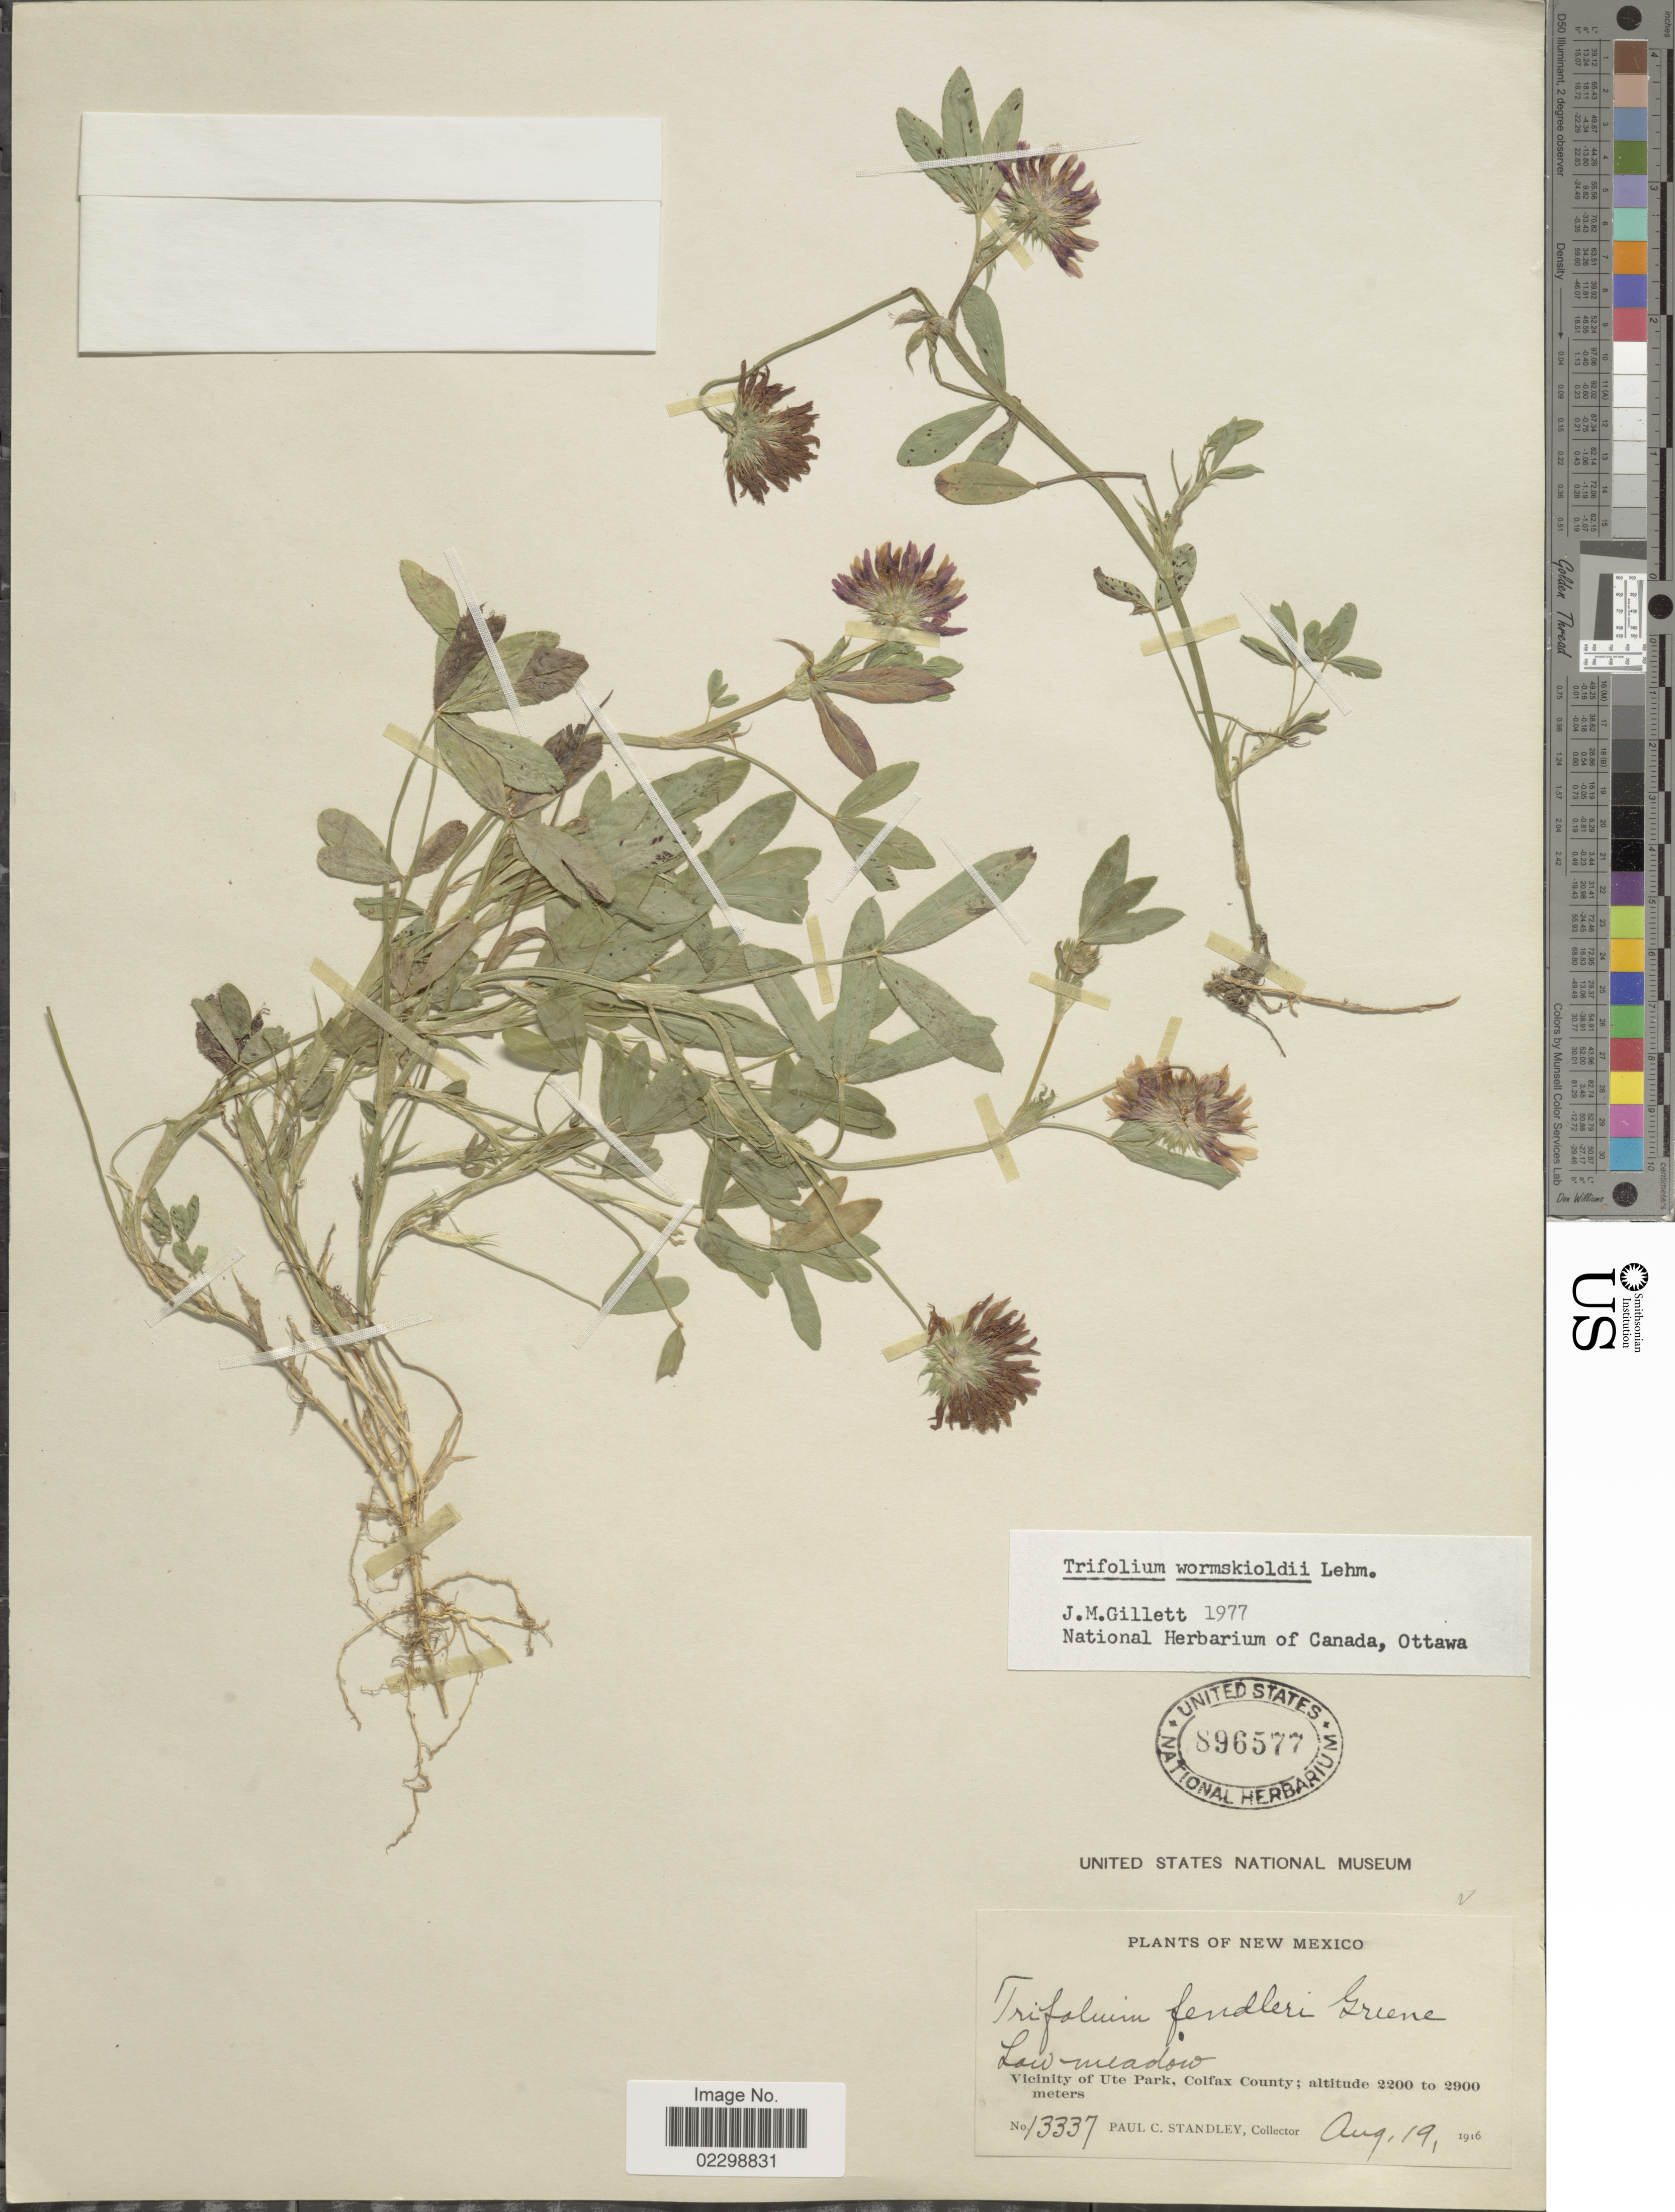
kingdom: Plantae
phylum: Tracheophyta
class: Magnoliopsida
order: Fabales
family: Fabaceae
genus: Trifolium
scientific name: Trifolium wormskioldii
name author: Lehm.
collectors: P. C. Standley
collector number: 13337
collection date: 1916-08-19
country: United States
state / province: New Mexico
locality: Low meadow, Vicinity of Ute Park, Colfax County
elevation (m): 2200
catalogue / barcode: US 896577